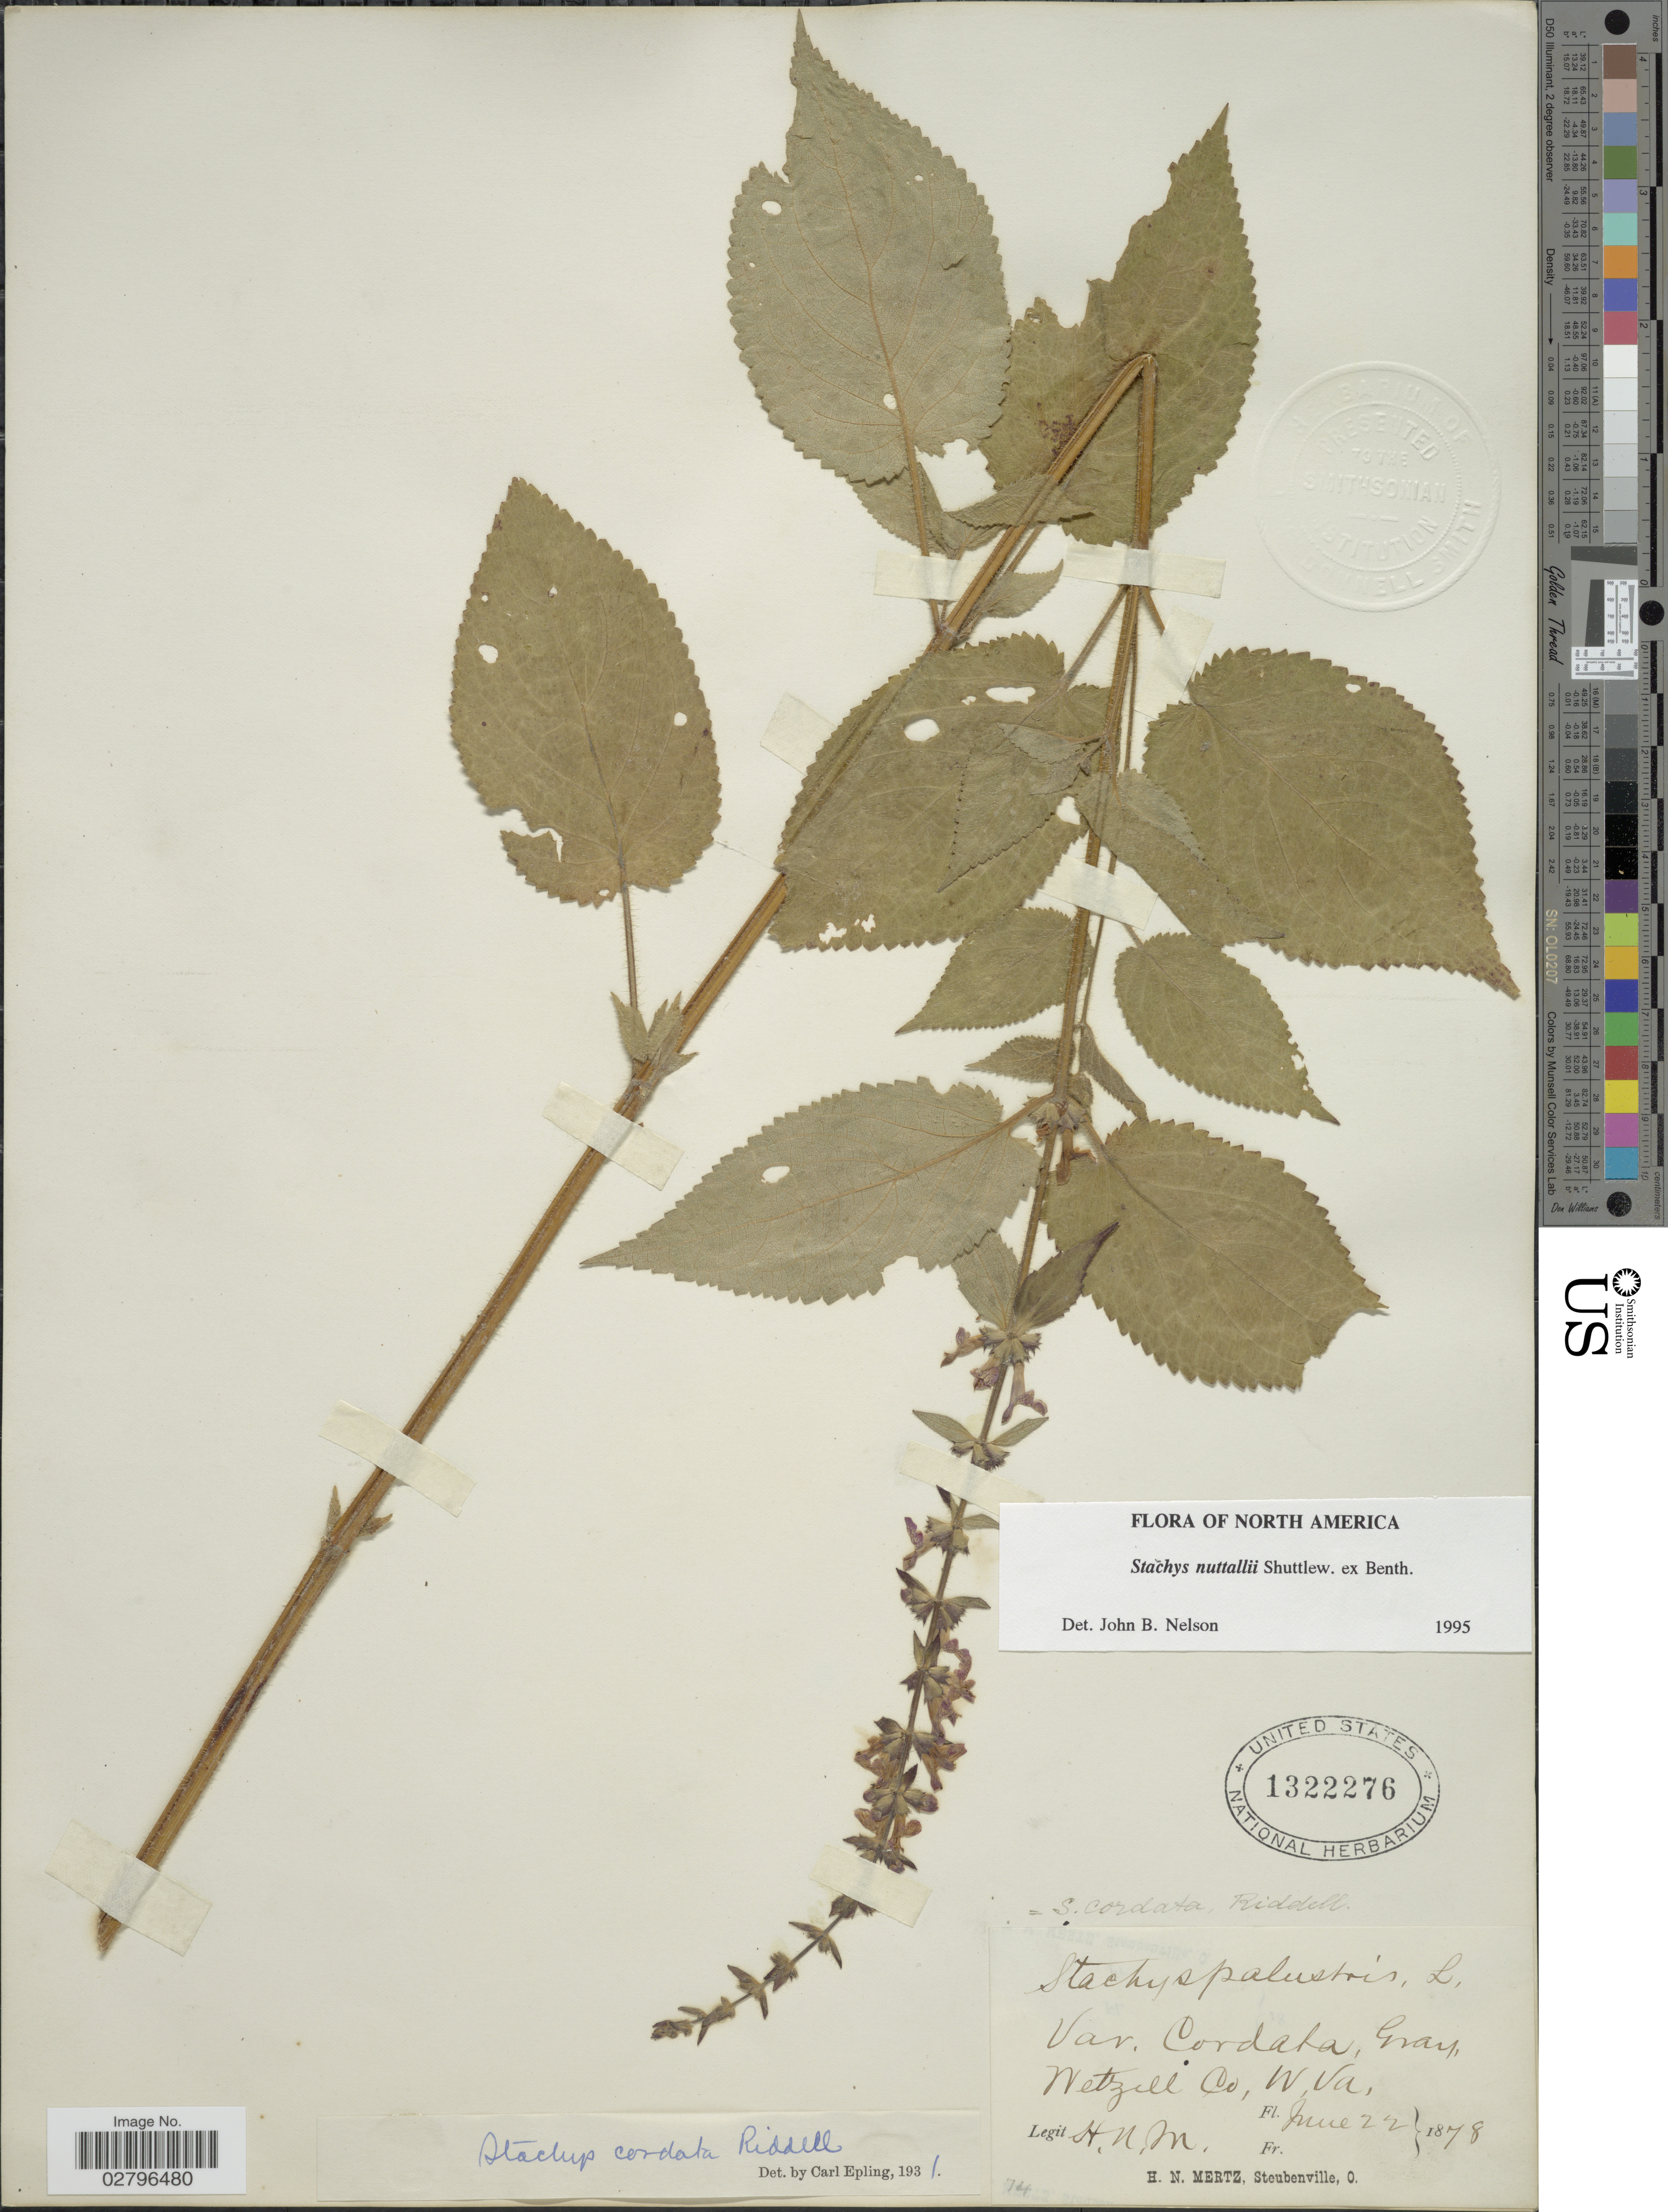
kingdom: Plantae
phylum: Tracheophyta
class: Magnoliopsida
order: Lamiales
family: Lamiaceae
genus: Stachys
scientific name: Stachys nuttallii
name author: Shuttlew. ex Benth.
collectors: H. Mertz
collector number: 74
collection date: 1878-06-22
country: United States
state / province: West Virginia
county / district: Wetzel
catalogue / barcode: US 1322276